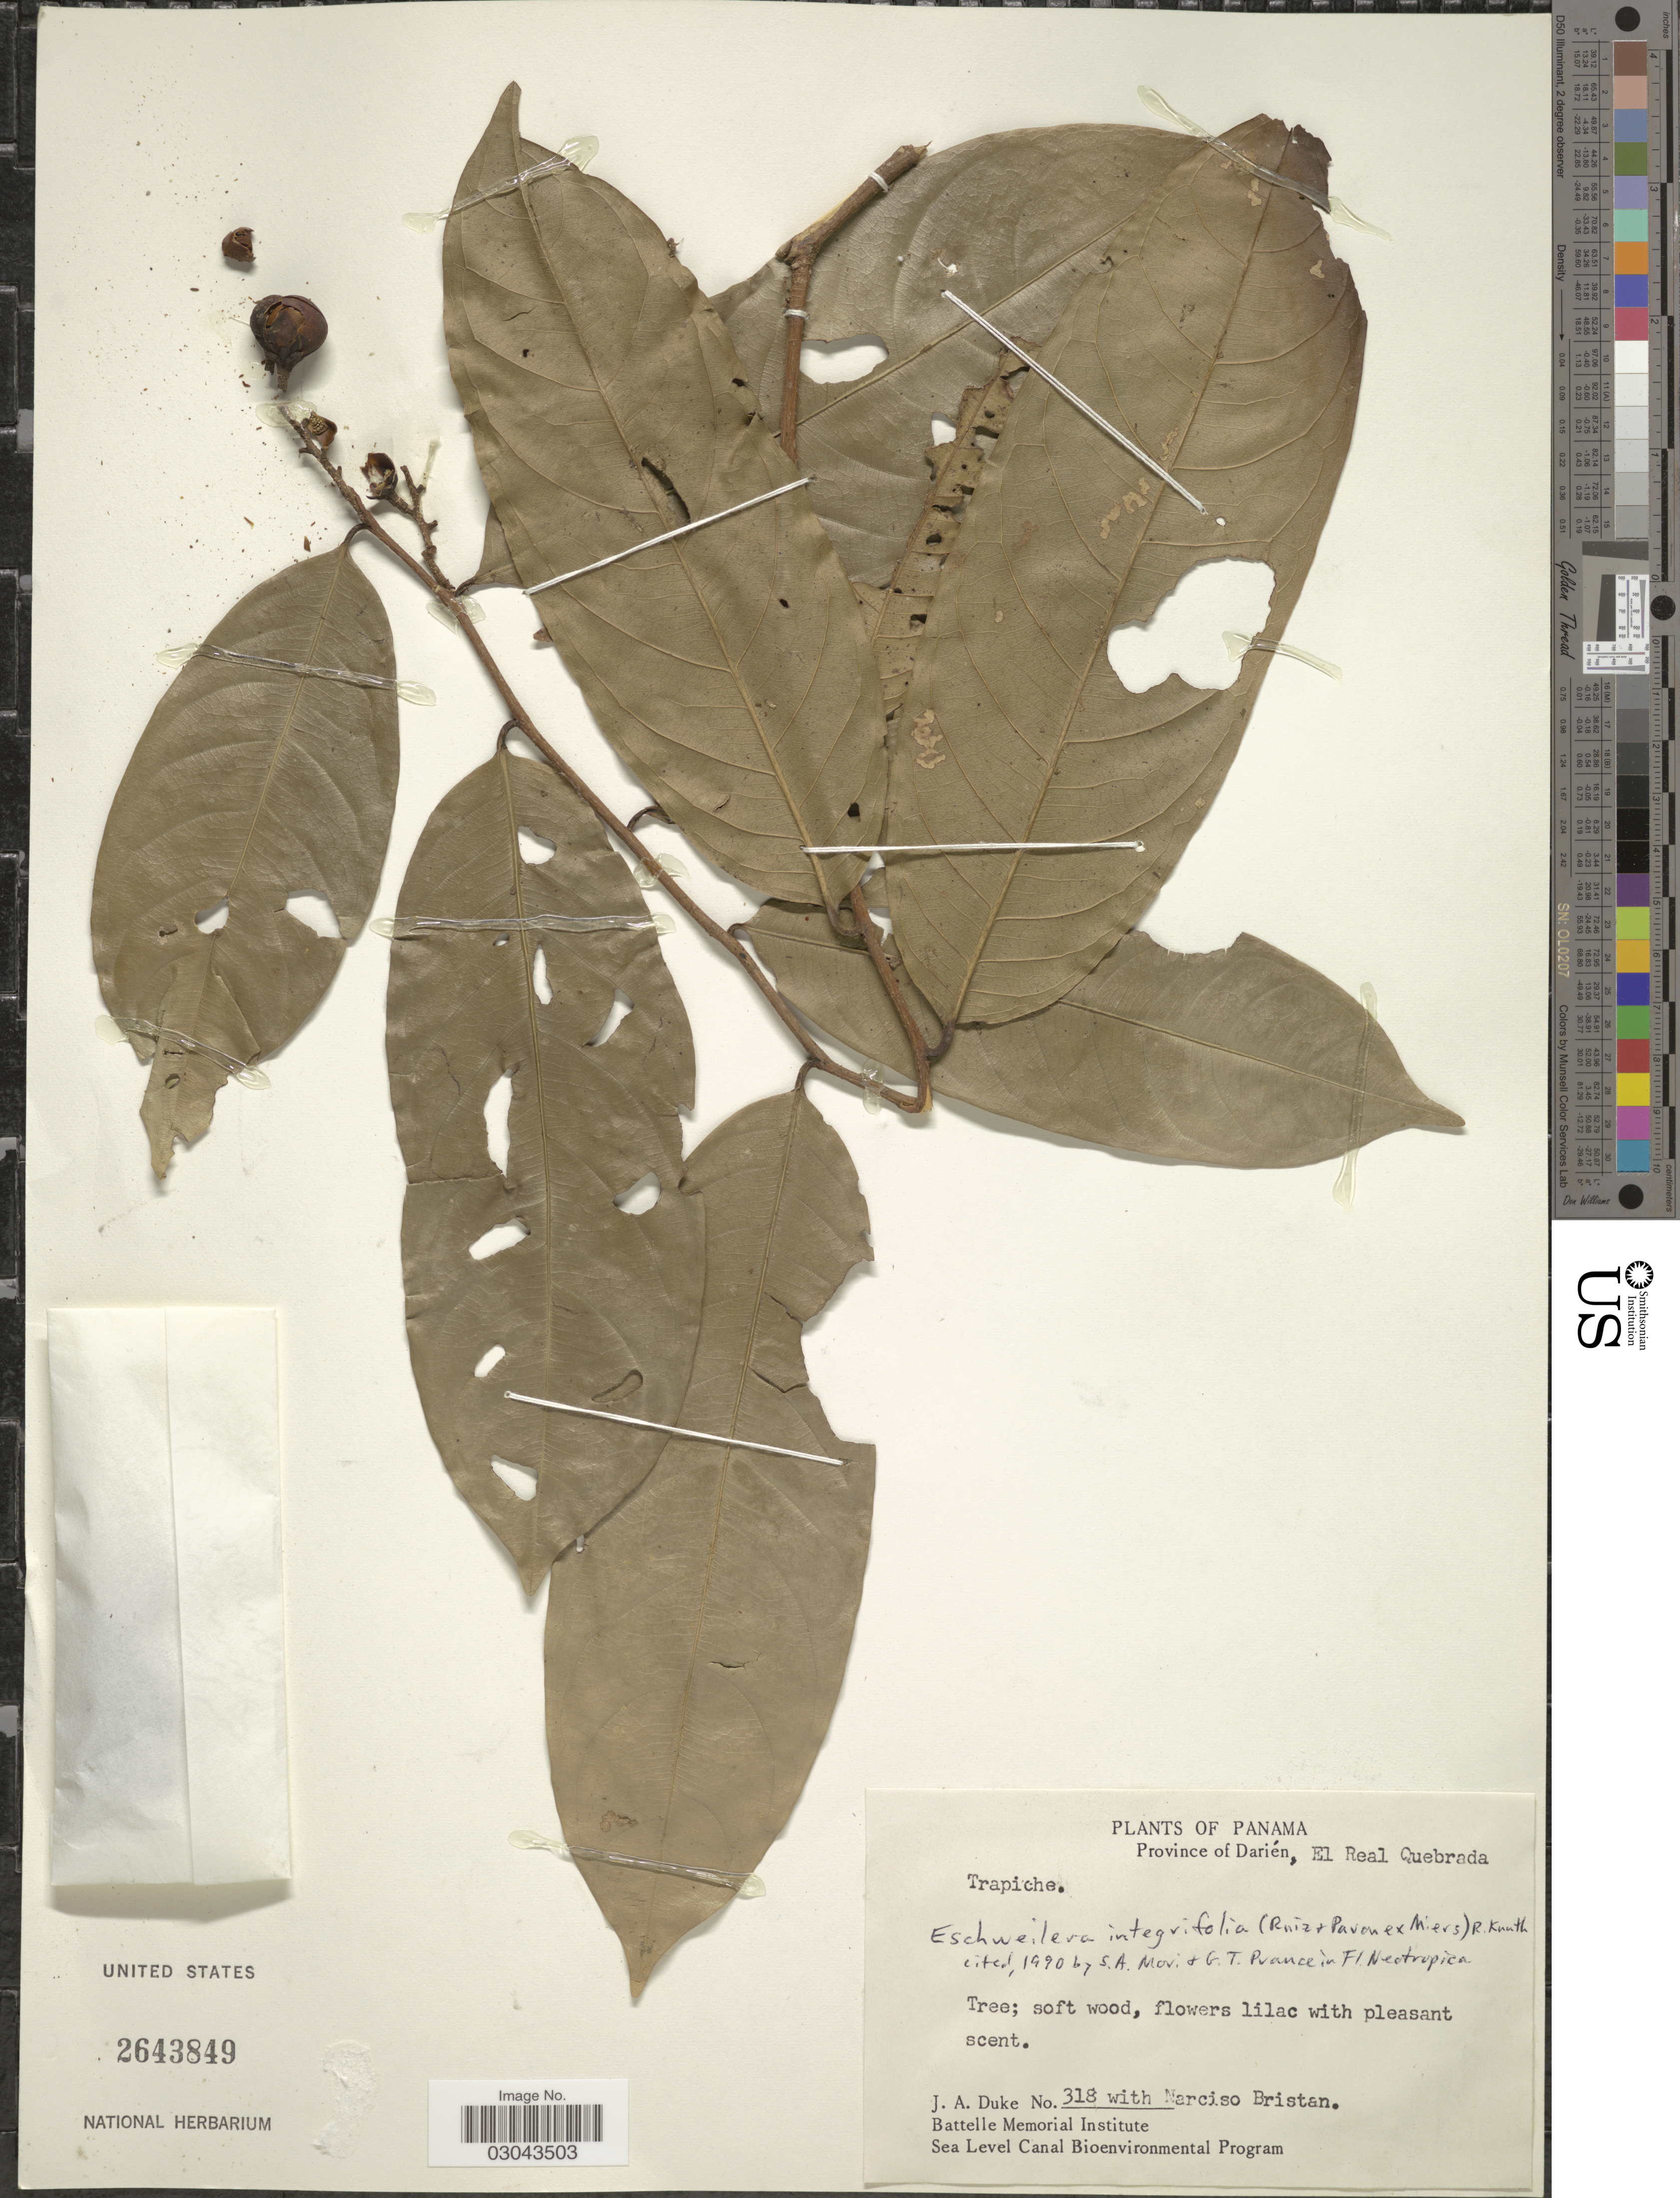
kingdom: Plantae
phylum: Tracheophyta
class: Magnoliopsida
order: Ericales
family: Lecythidaceae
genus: Eschweilera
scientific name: Eschweilera integrifolia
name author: (Ruiz & Pav. ex Miers) R. Knuth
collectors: J. A. Duke & N. Bristan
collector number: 318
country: Panama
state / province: Darién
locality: El Real Quebrada.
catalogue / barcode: US 2643849